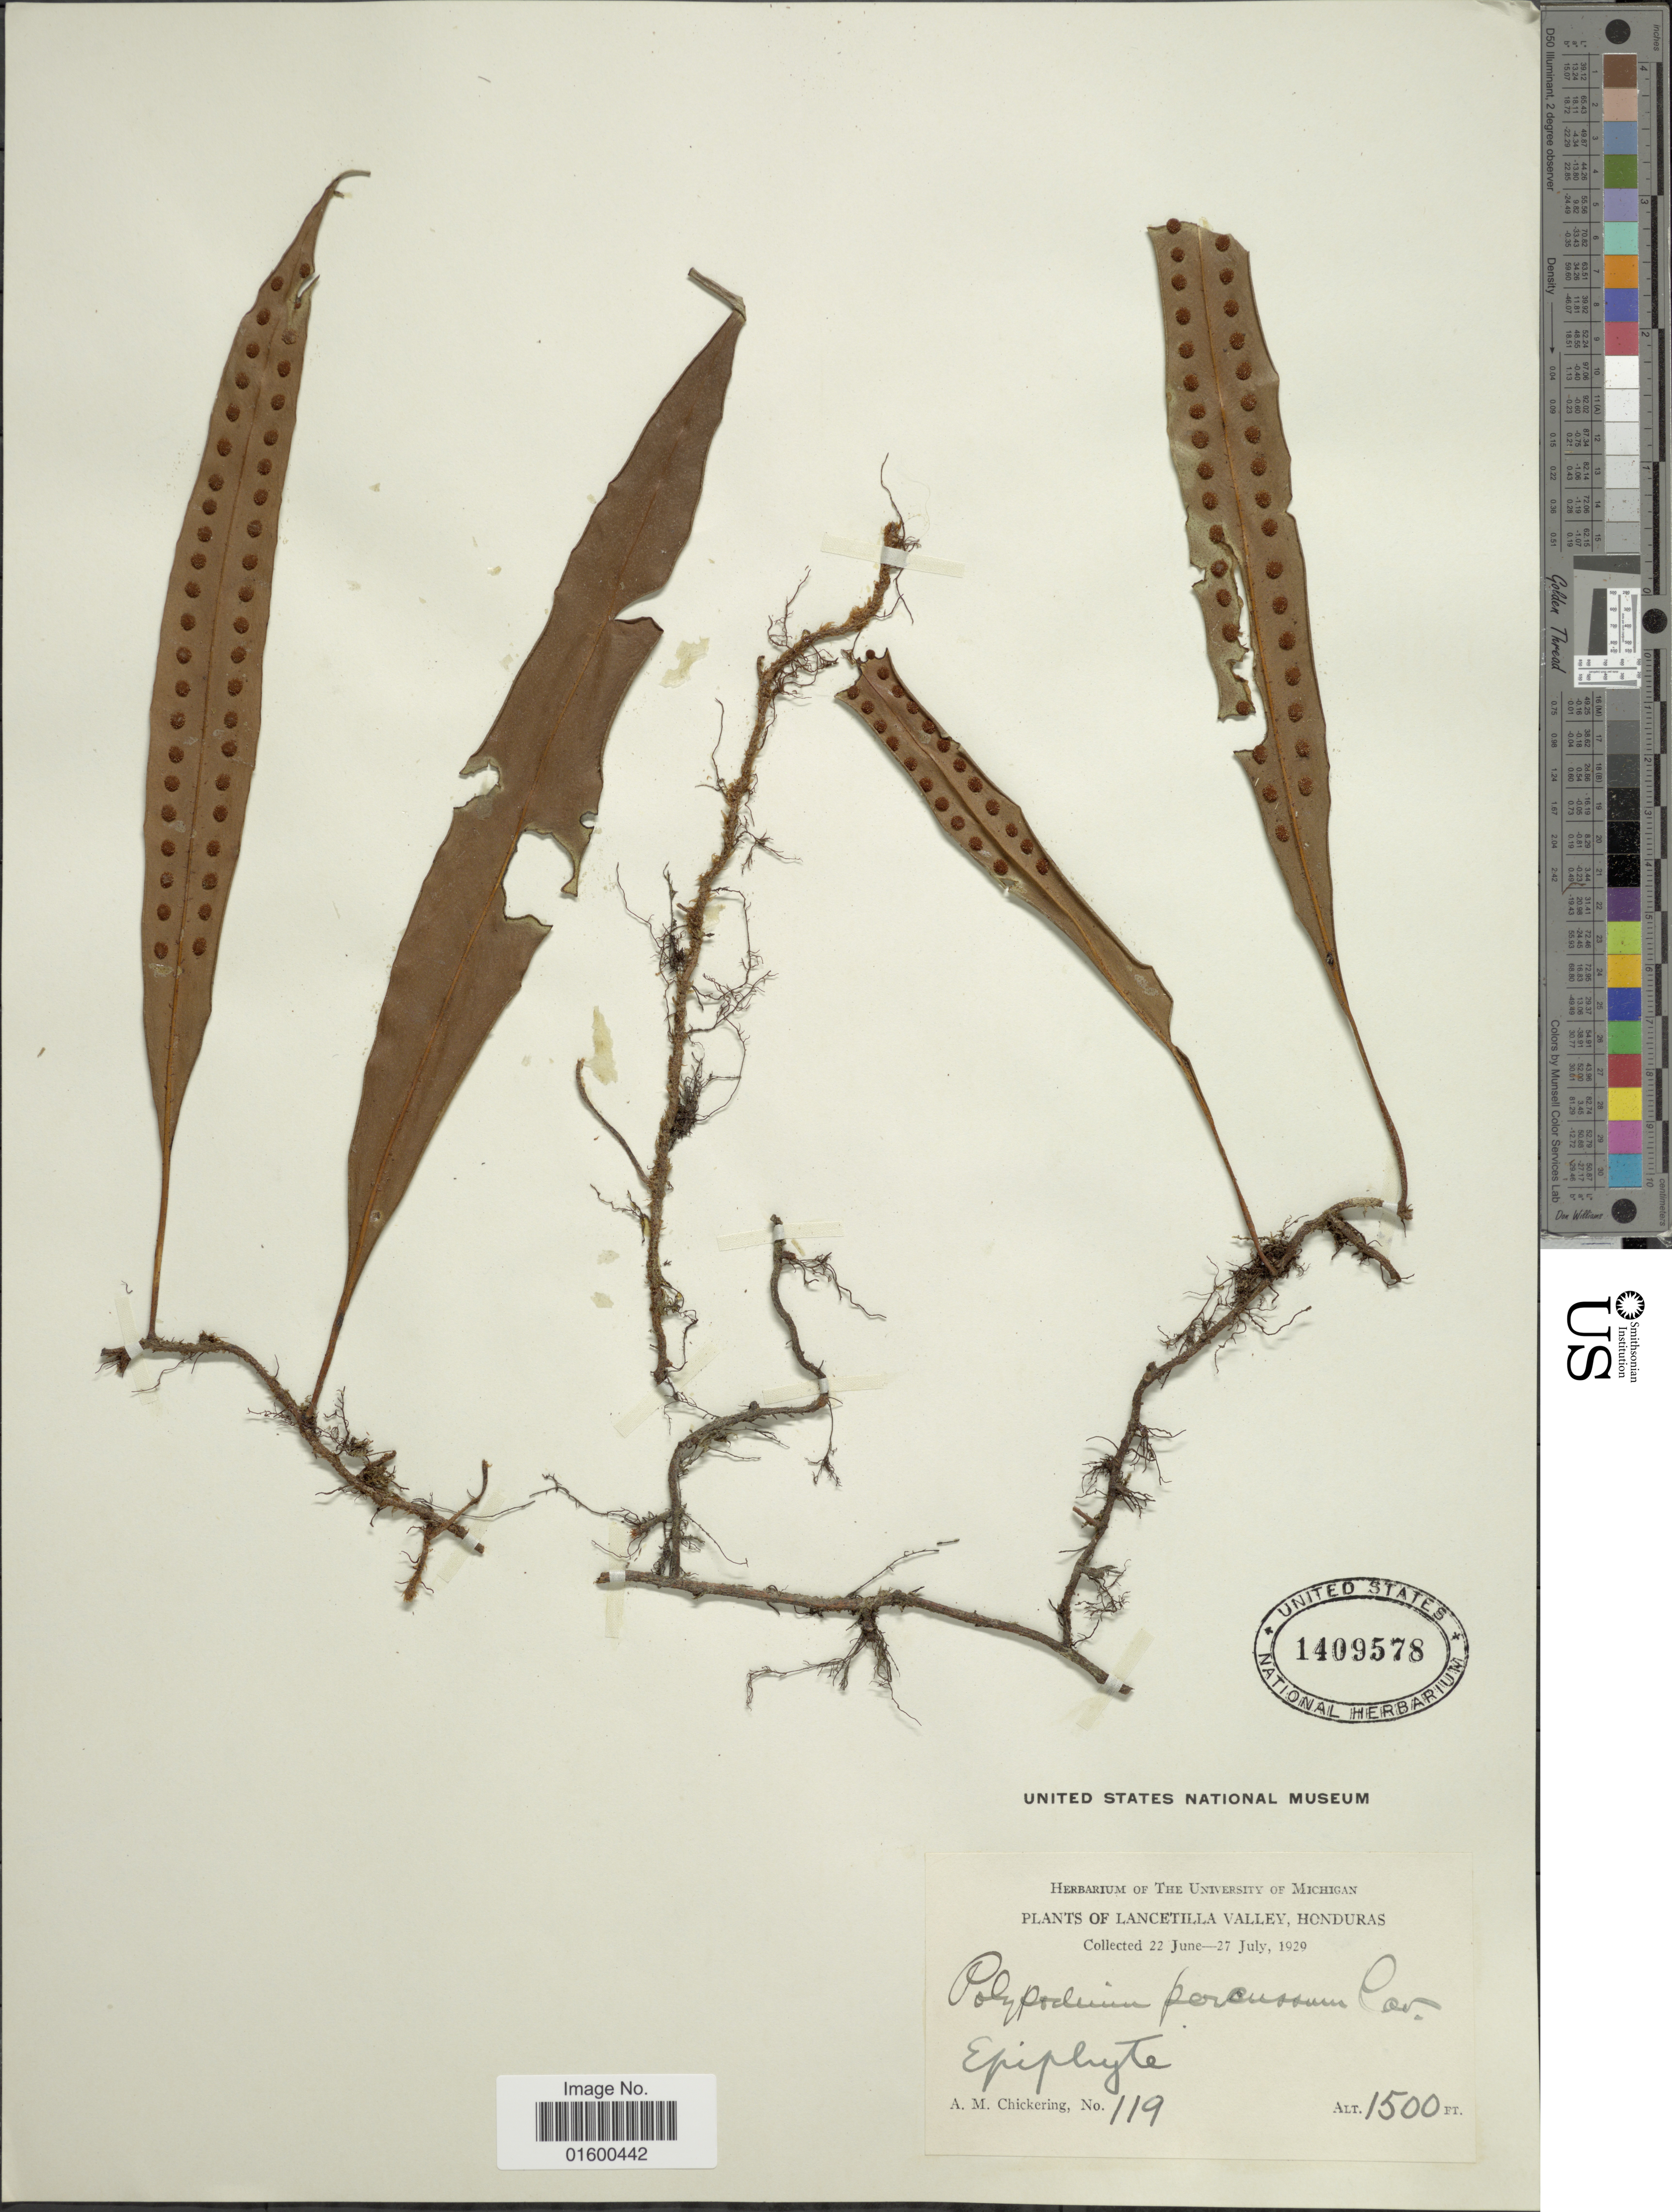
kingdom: Plantae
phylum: Tracheophyta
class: Polypodiopsida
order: Polypodiales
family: Polypodiaceae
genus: Microgramma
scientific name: Microgramma percussa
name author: (Cav.) de la Sota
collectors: A. Chickering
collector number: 119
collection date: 1929-06-22/1929-07-27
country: Honduras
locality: Lancetilla Valley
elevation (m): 457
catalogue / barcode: US 1409578